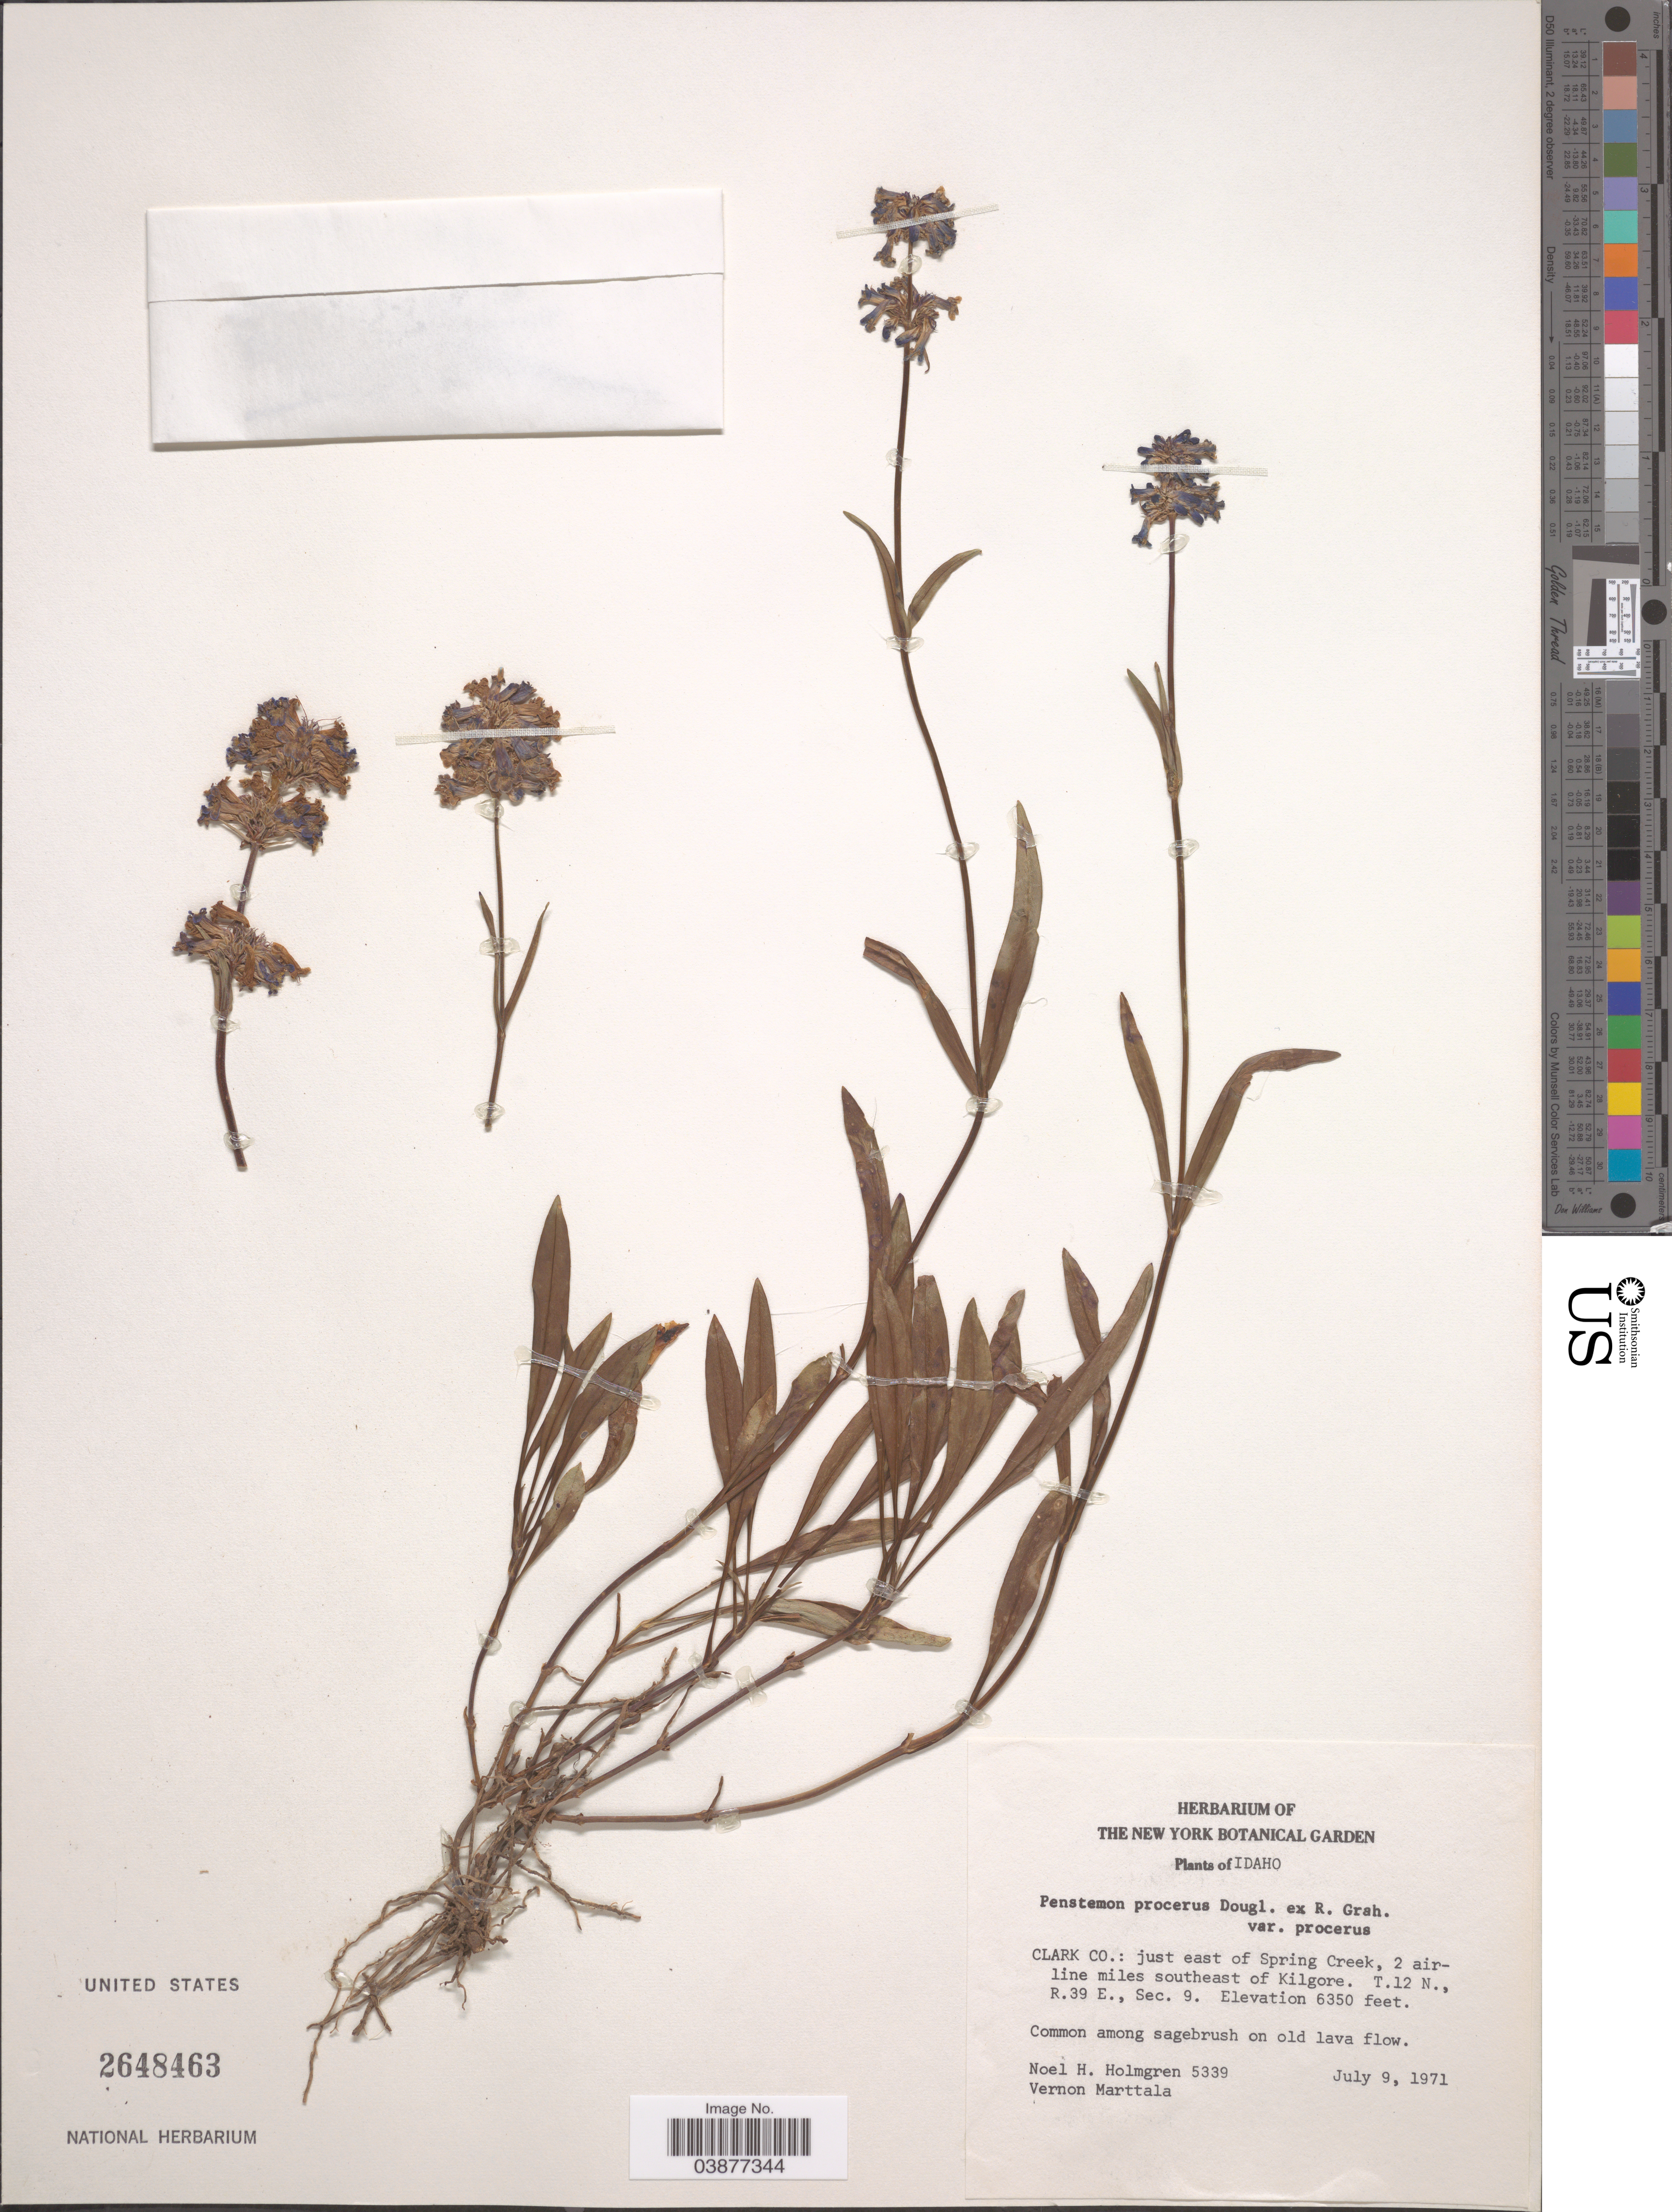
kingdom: Plantae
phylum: Tracheophyta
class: Magnoliopsida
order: Lamiales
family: Plantaginaceae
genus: Penstemon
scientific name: Penstemon procerus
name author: Douglas ex Graham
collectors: N. H. Holmgren & V. Marttala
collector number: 5339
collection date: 1971-07-09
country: United States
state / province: Idaho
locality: Clark Co.: just east of Spring Creek, 2 airline miles southeast of Kilgore, T.12 N., R. 39 E., Sec. 9.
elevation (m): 1935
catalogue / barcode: US 2648463